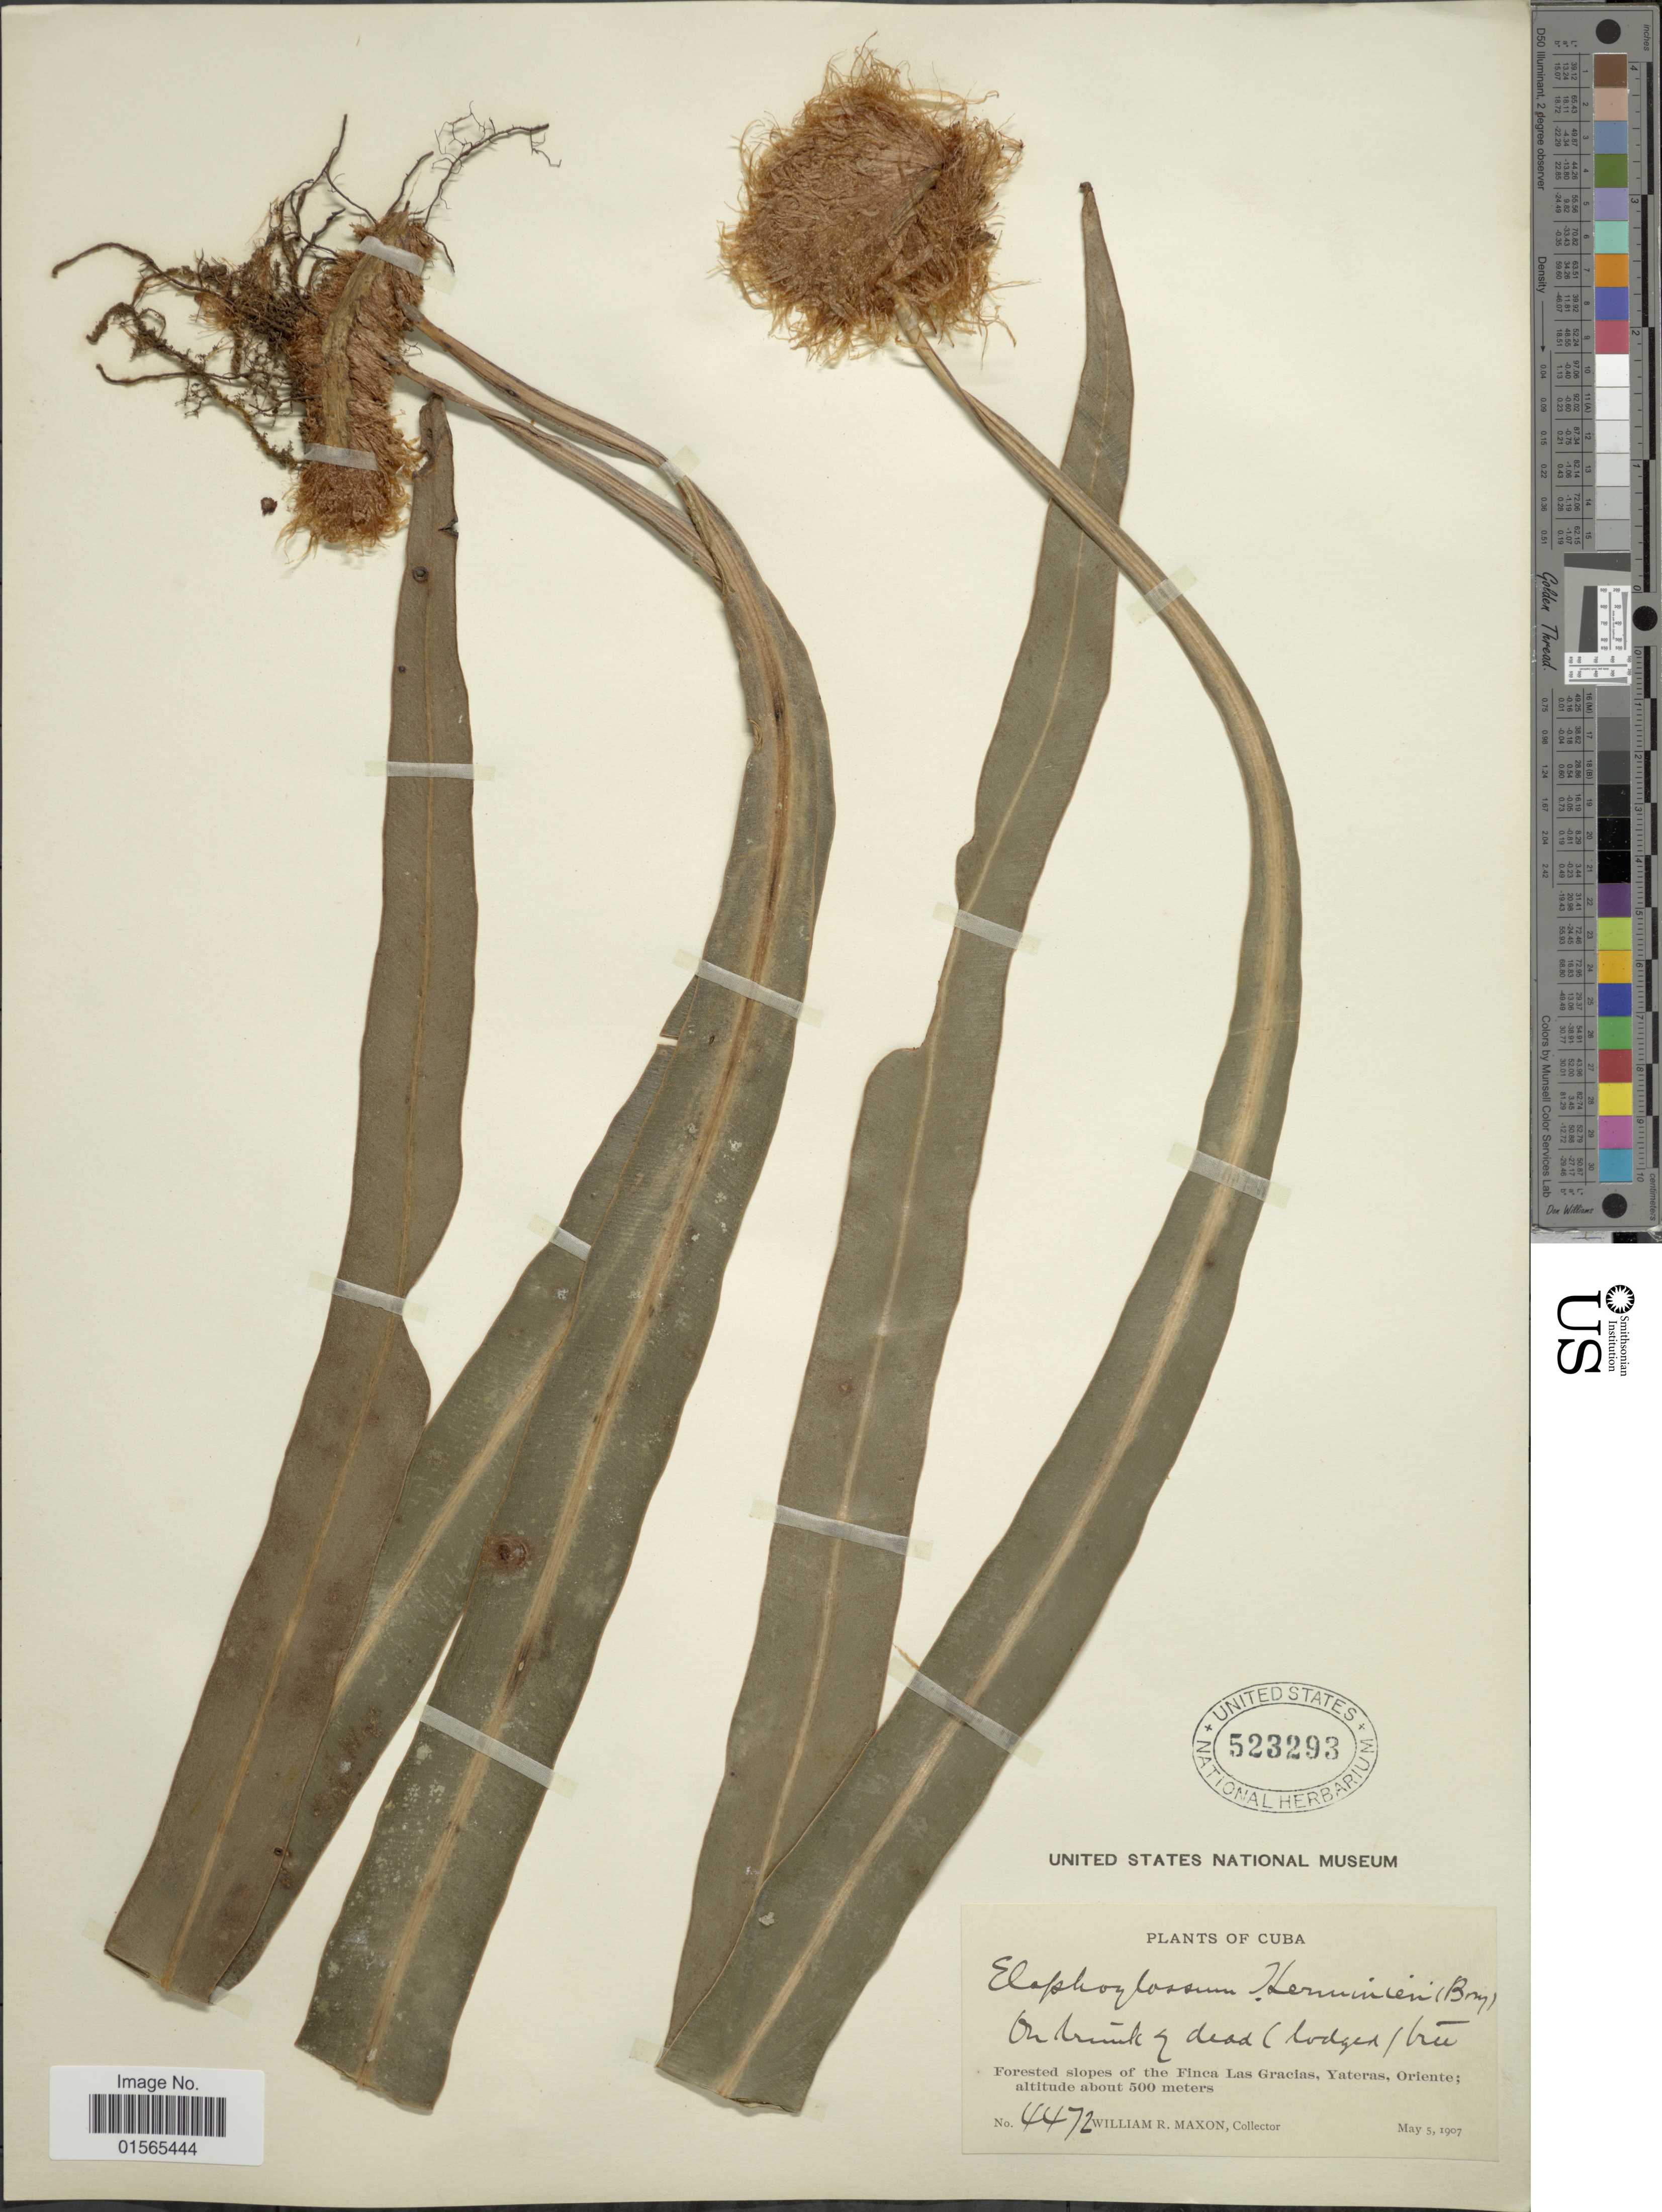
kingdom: Plantae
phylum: Tracheophyta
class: Polypodiopsida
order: Polypodiales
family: Dryopteridaceae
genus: Elaphoglossum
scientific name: Elaphoglossum herminieri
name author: (Bory & Fée) T. Moore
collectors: W. R. Maxon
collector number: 4472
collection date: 1907-05-05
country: Cuba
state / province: Oriente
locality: Forested slopes of the Finca Las Gracias, Yateras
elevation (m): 500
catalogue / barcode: US 523293